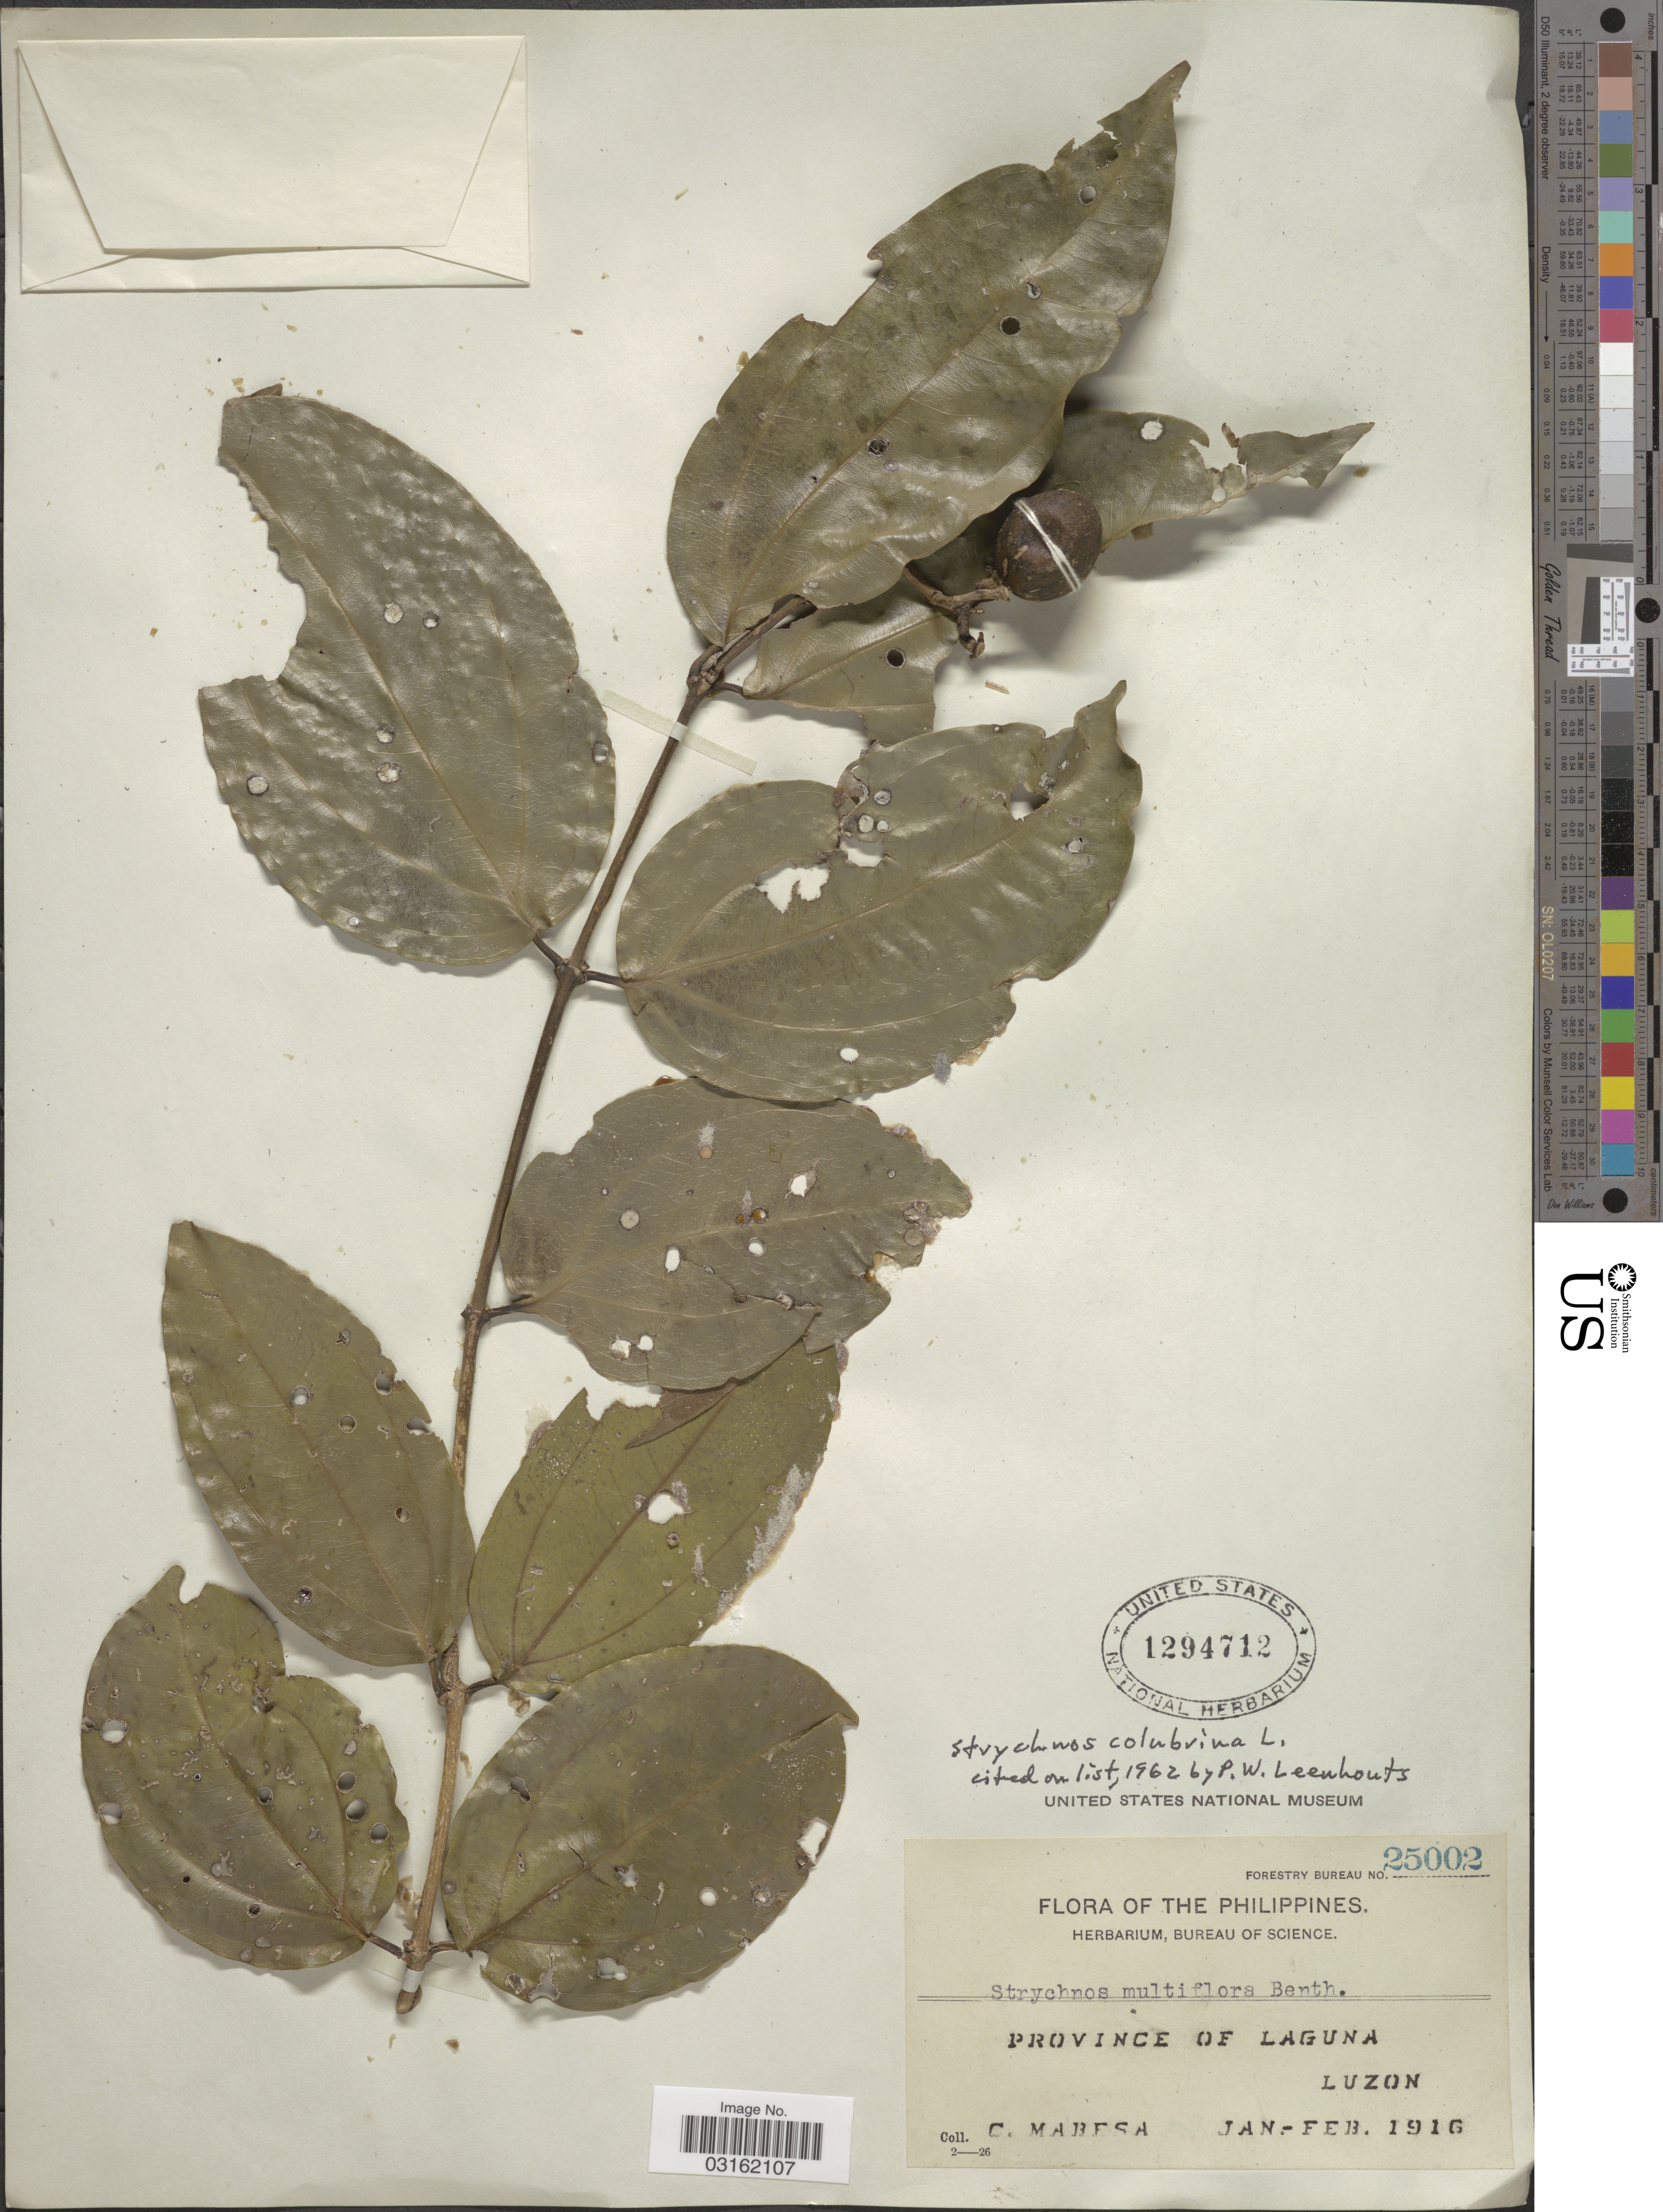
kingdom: Plantae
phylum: Tracheophyta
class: Magnoliopsida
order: Gentianales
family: Loganiaceae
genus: Strychnos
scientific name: Strychnos colubrina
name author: L.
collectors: C. Mabesa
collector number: Forestry Bureau 25002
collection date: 1916-01/1916-02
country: Philippines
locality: Province of Laguna, Luzon.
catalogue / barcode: US 1294712